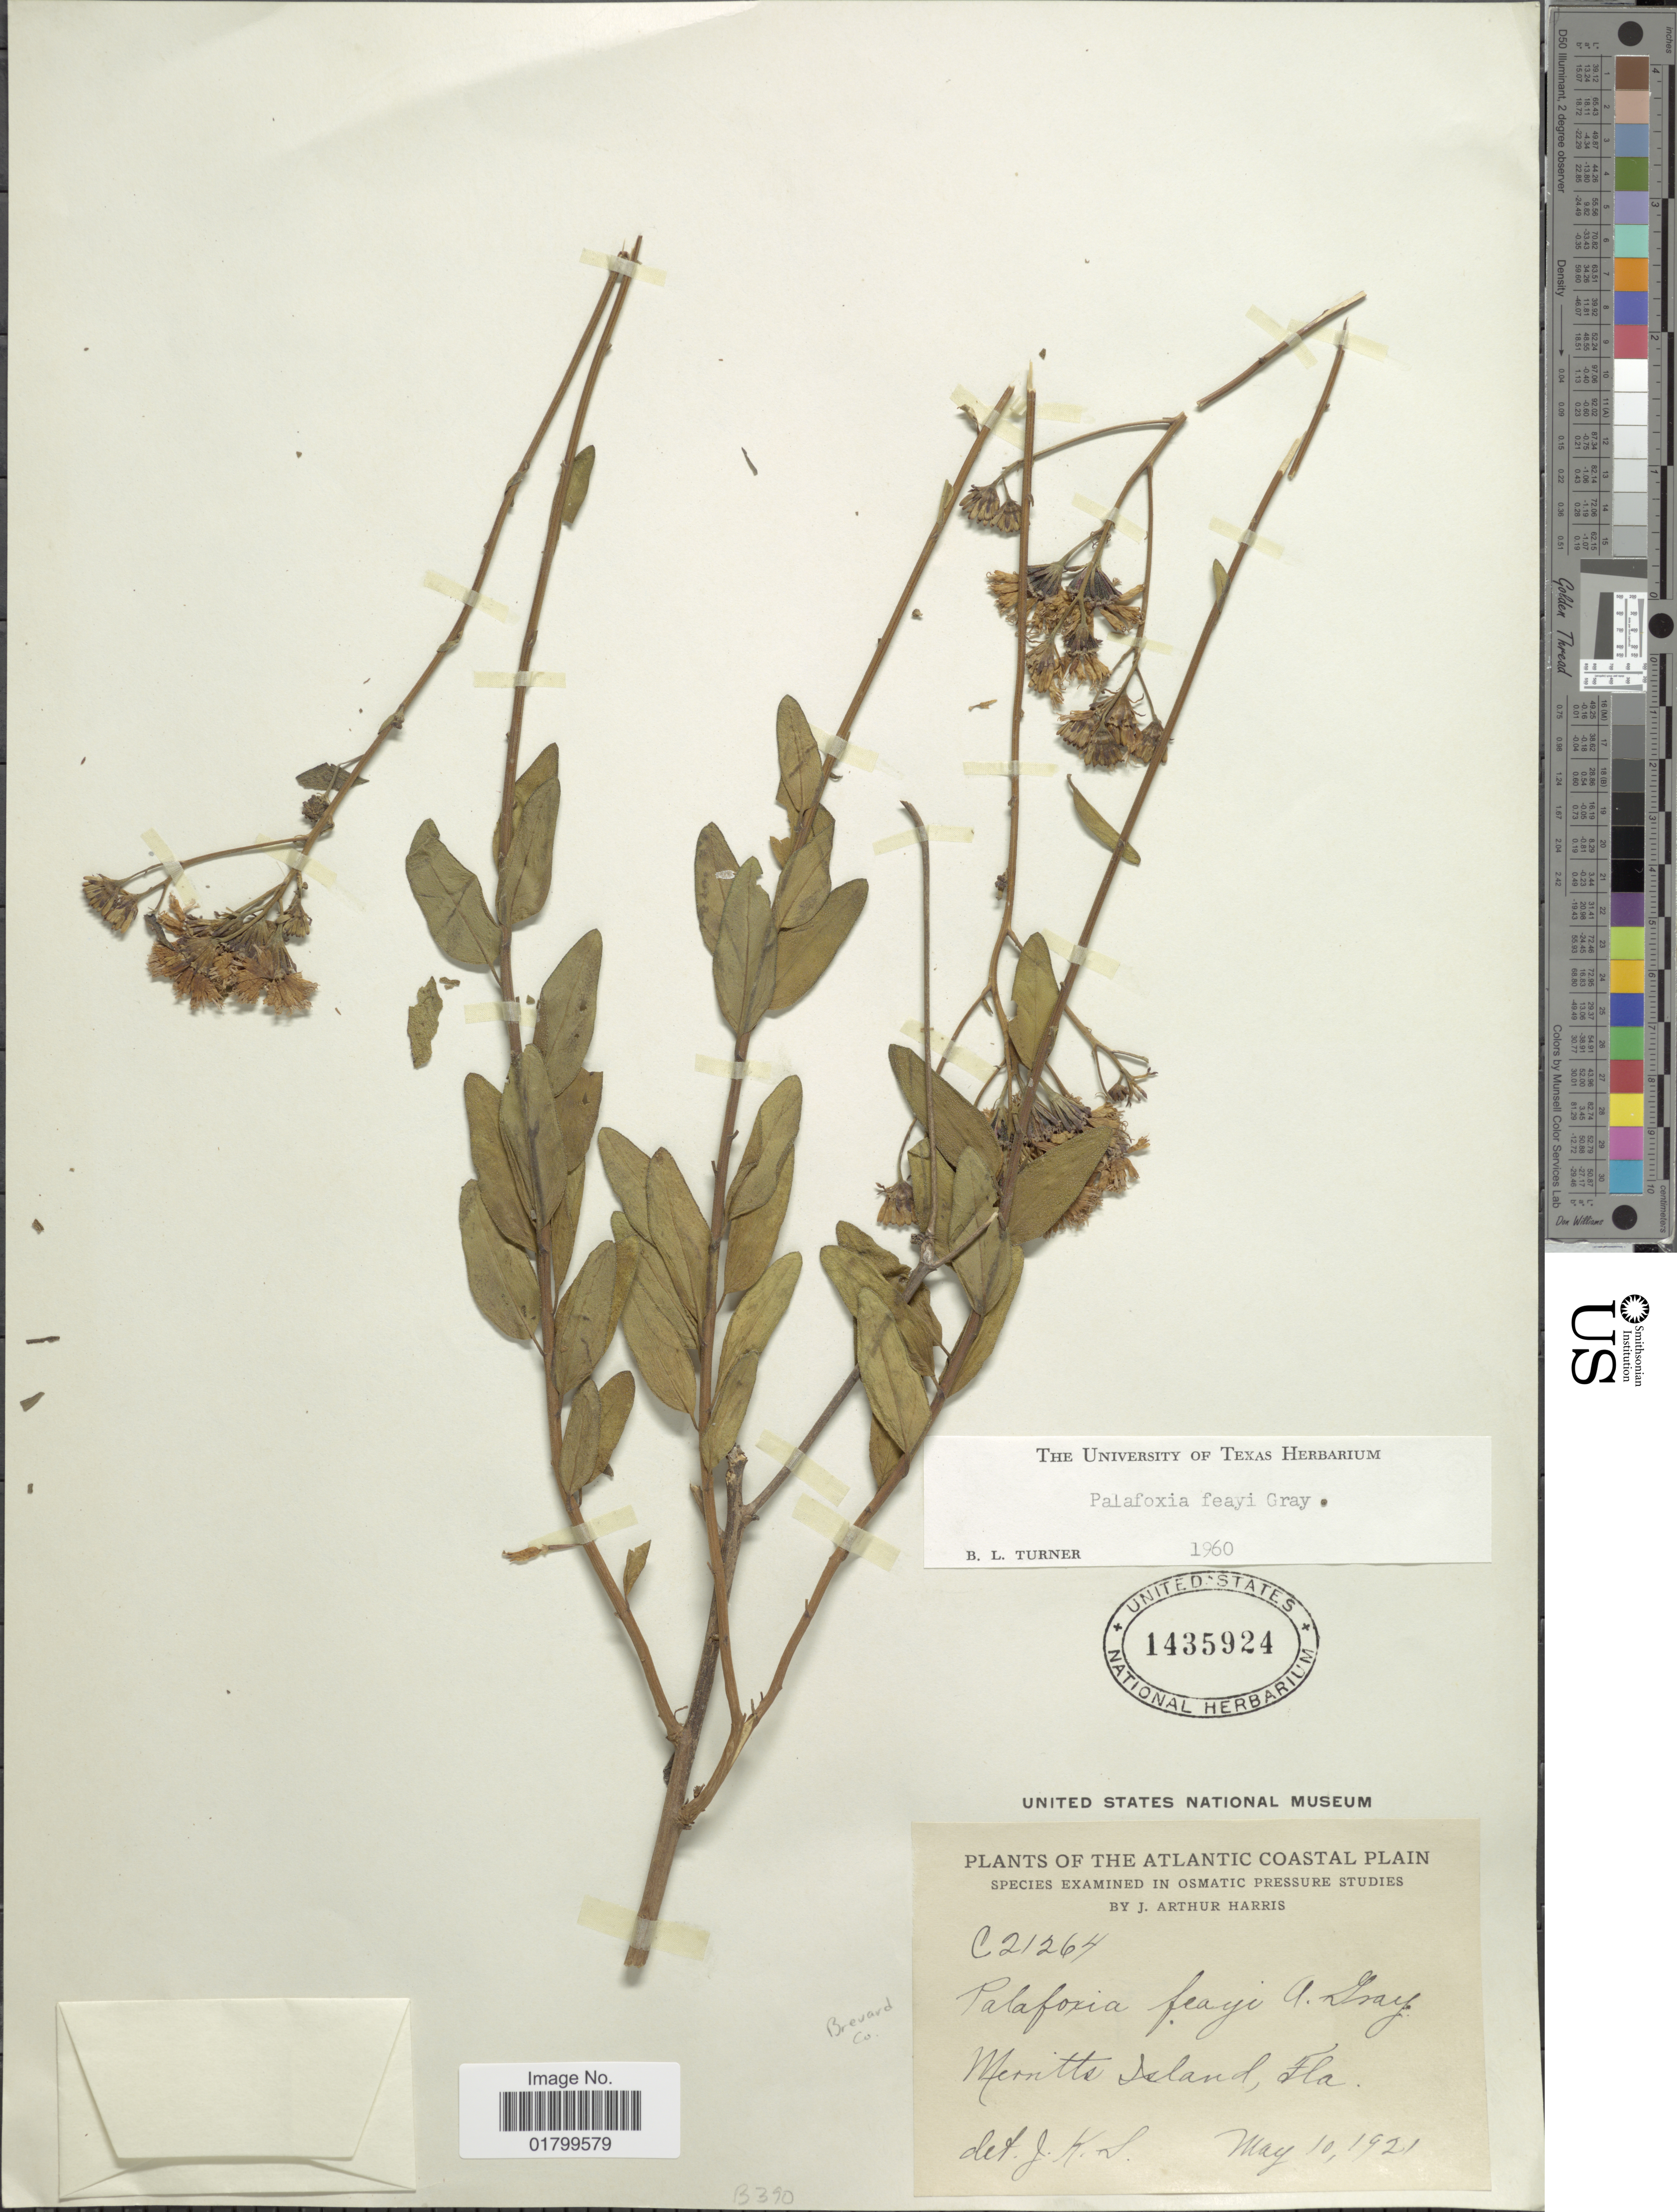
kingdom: Plantae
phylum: Tracheophyta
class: Magnoliopsida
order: Asterales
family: Asteraceae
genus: Palafoxia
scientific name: Palafoxia feayi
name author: A. Gray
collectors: J. A. Harris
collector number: C21264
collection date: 1921-05-10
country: United States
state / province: Florida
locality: Merritts Island, Fla.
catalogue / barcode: US 1435924